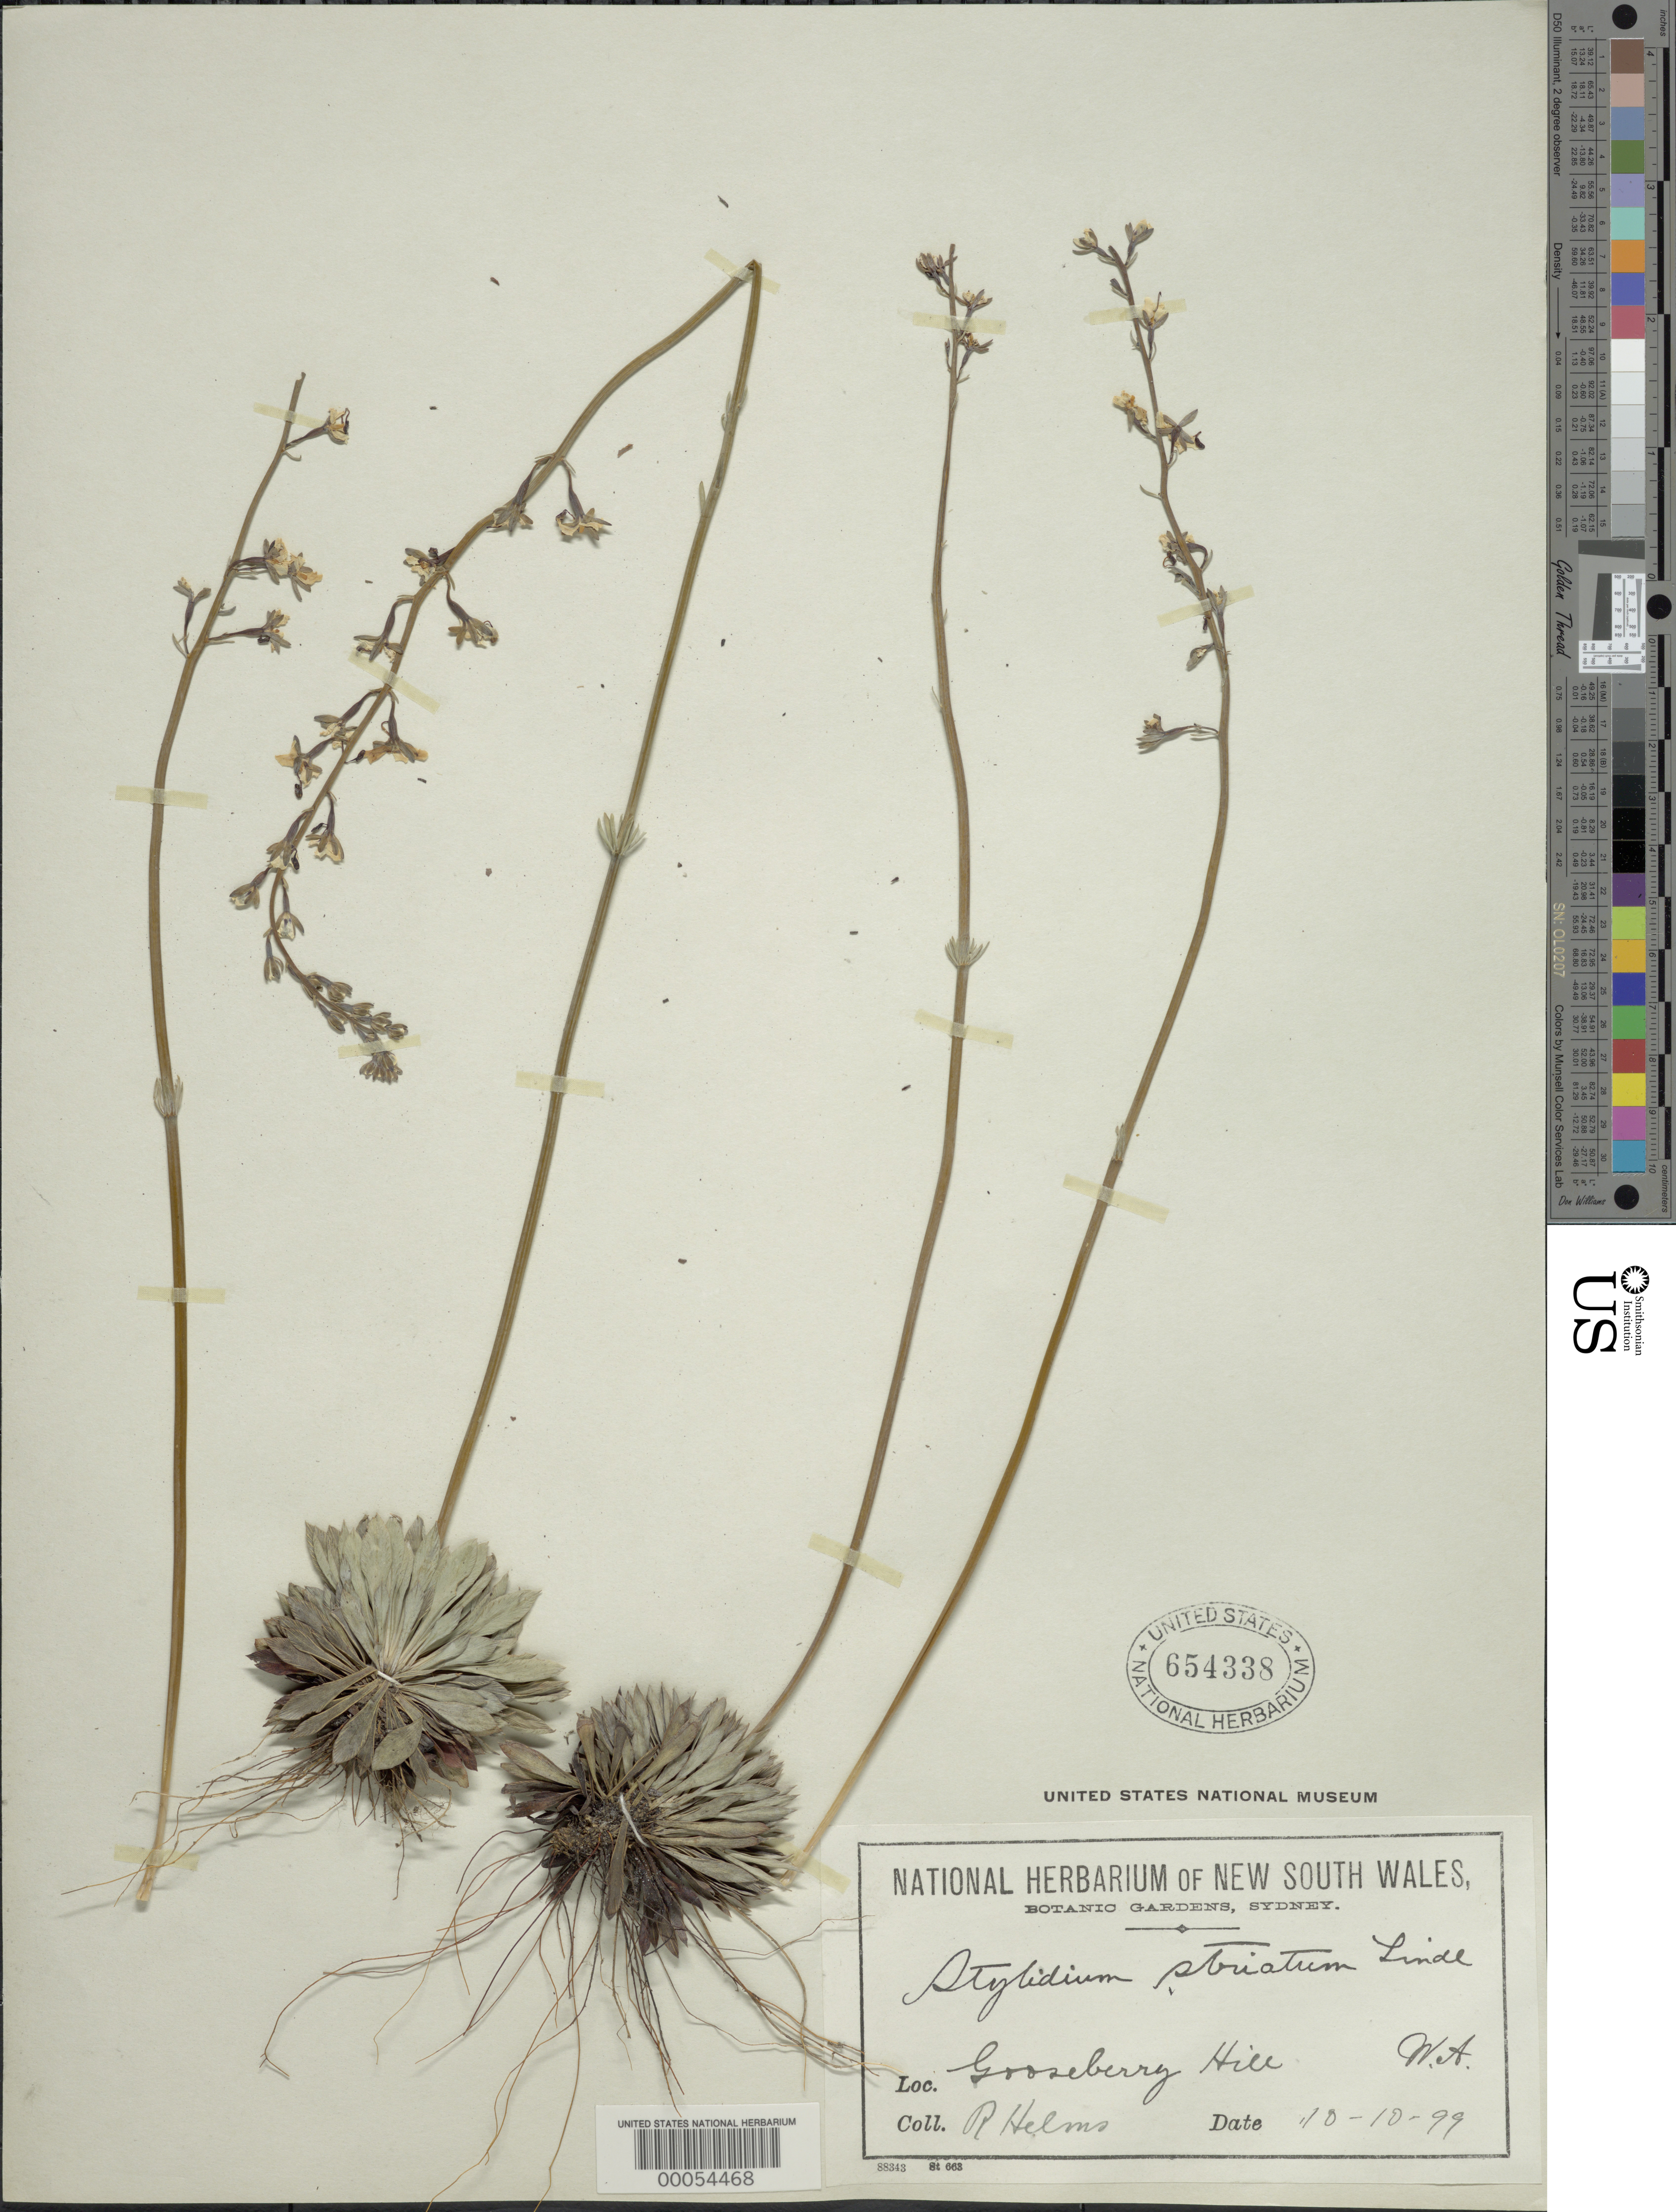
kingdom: Plantae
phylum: Tracheophyta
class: Magnoliopsida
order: Asterales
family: Stylidiaceae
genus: Stylidium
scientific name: Stylidium striatum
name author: Lindl.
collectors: R. Helms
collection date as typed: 10 Oct 1899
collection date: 1899-10-10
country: Australia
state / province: Western Australia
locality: Gooseberry hill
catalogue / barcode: US 654338